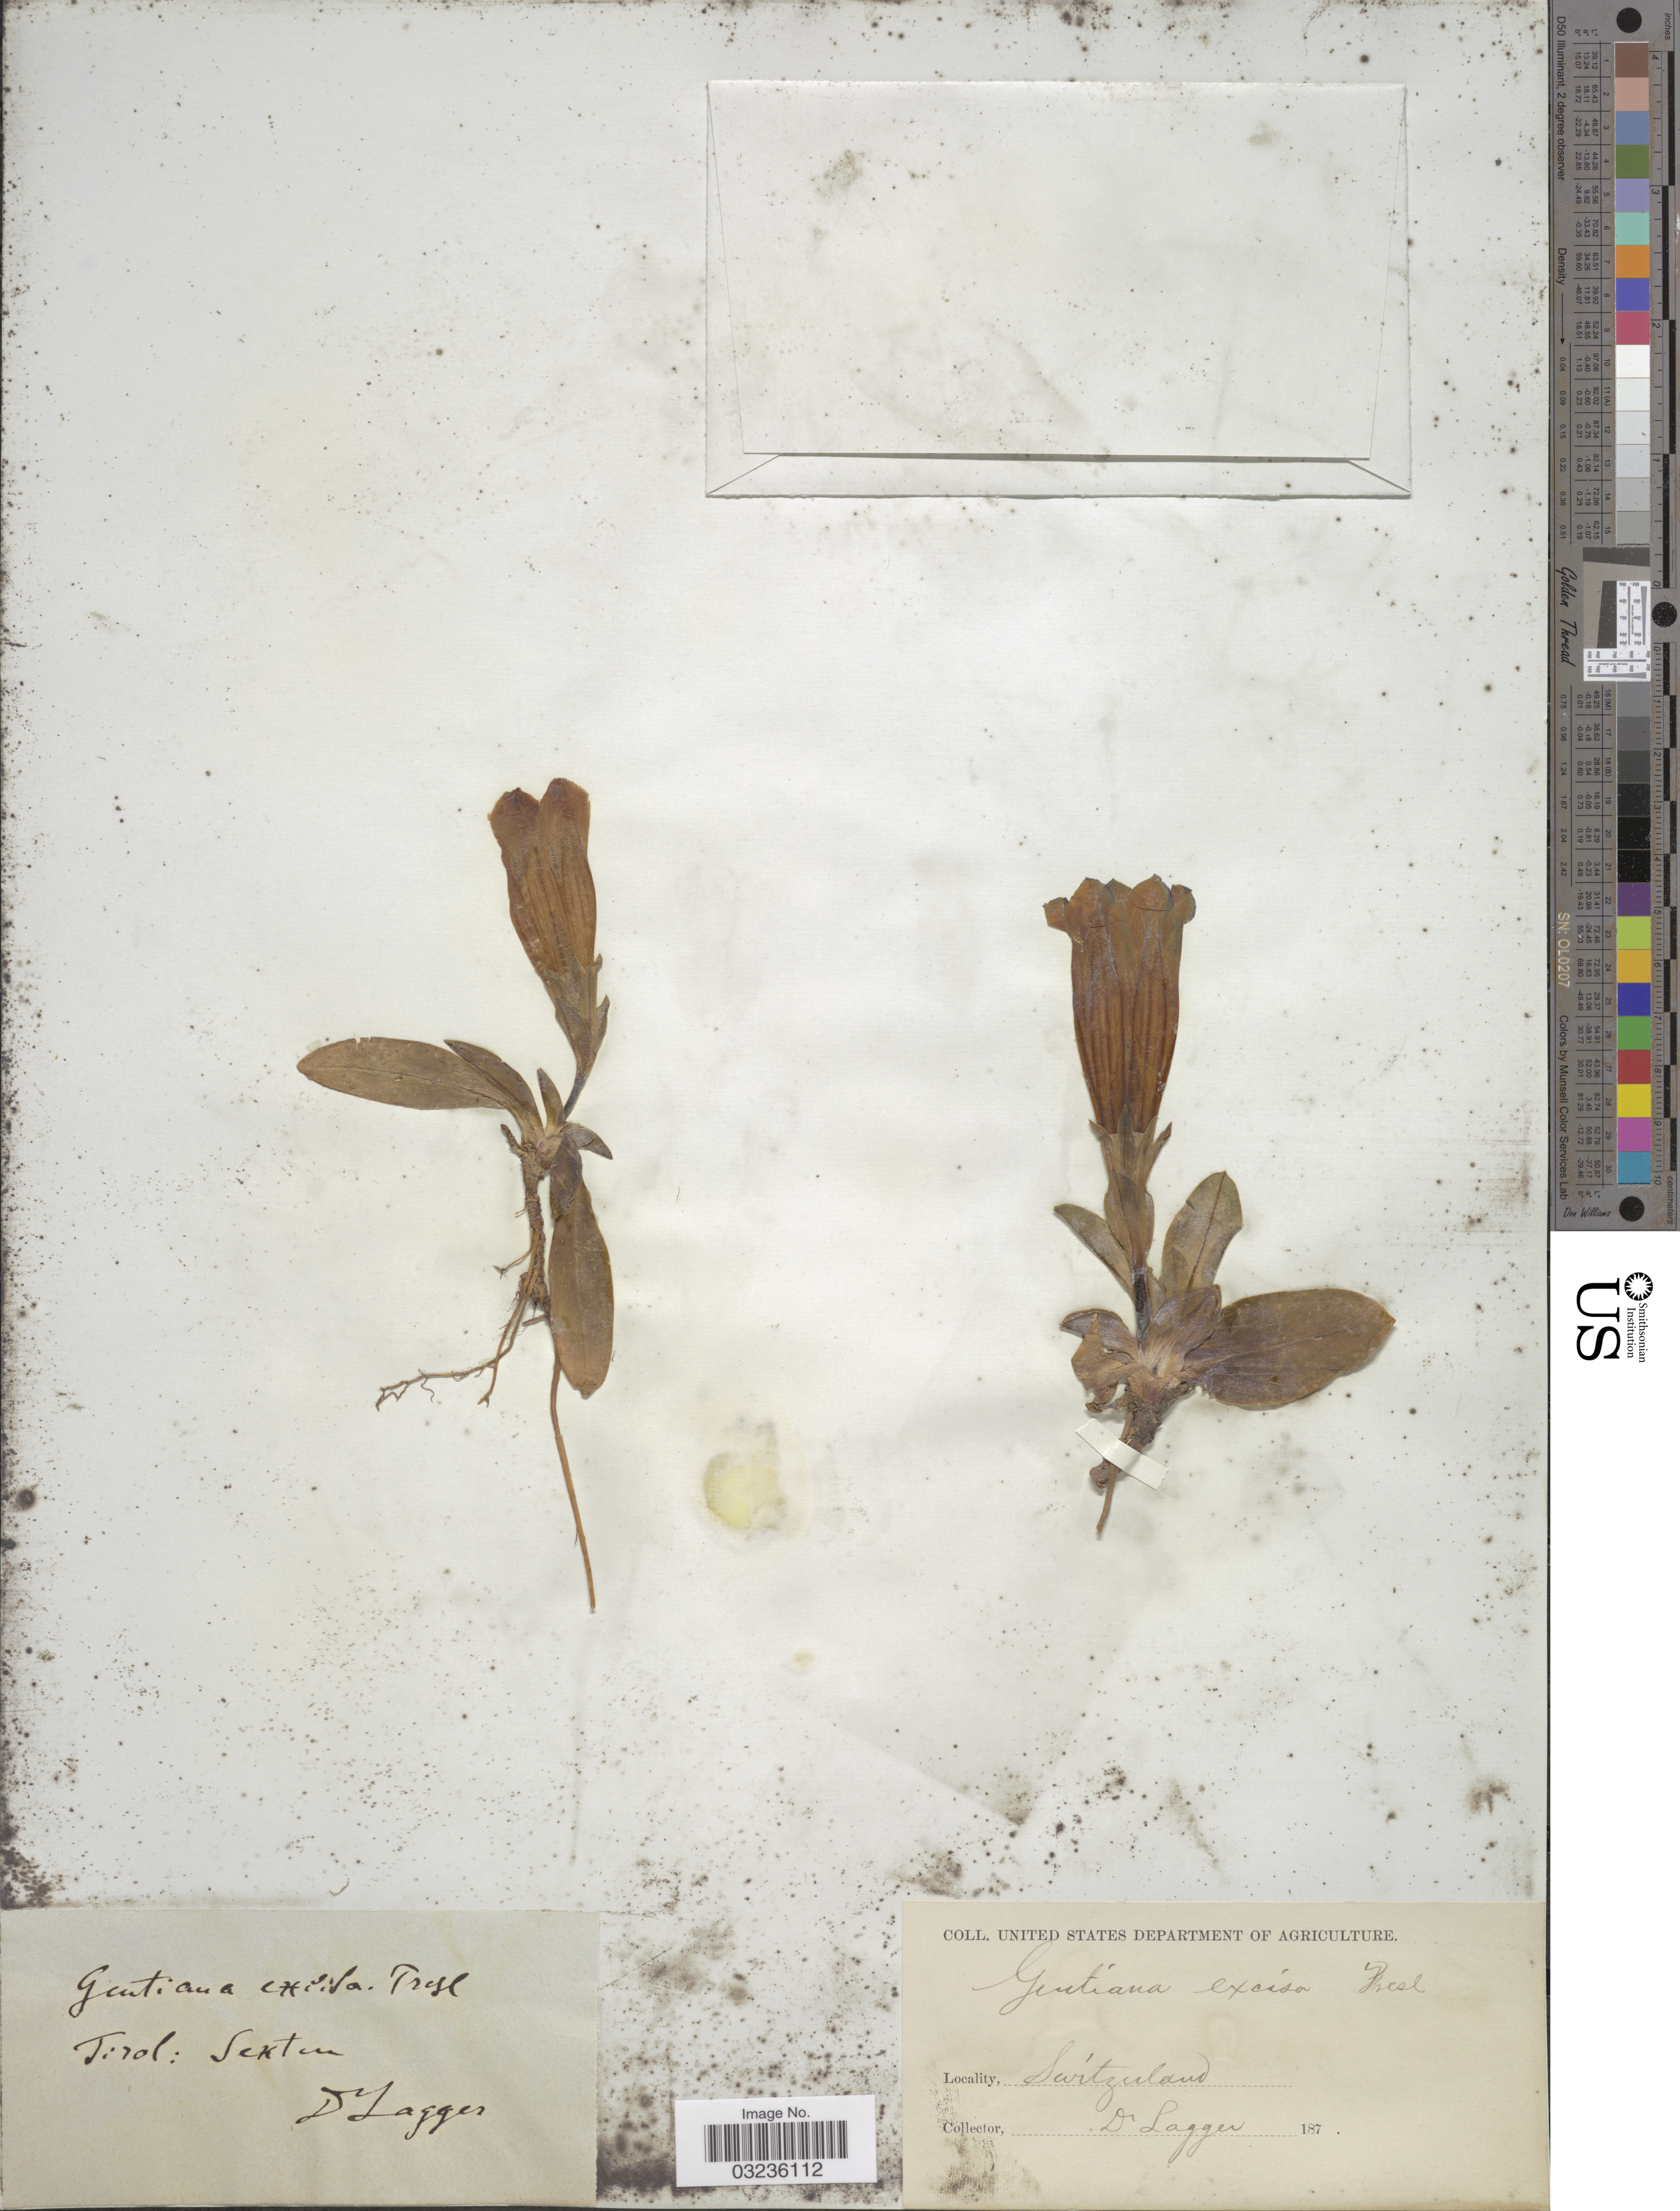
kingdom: Plantae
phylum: Tracheophyta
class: Magnoliopsida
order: Gentianales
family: Gentianaceae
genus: Gentiana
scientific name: Gentiana excisa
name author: C. Presl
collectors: F. J. Lagger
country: Switzerland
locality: Tirol: Sexten.